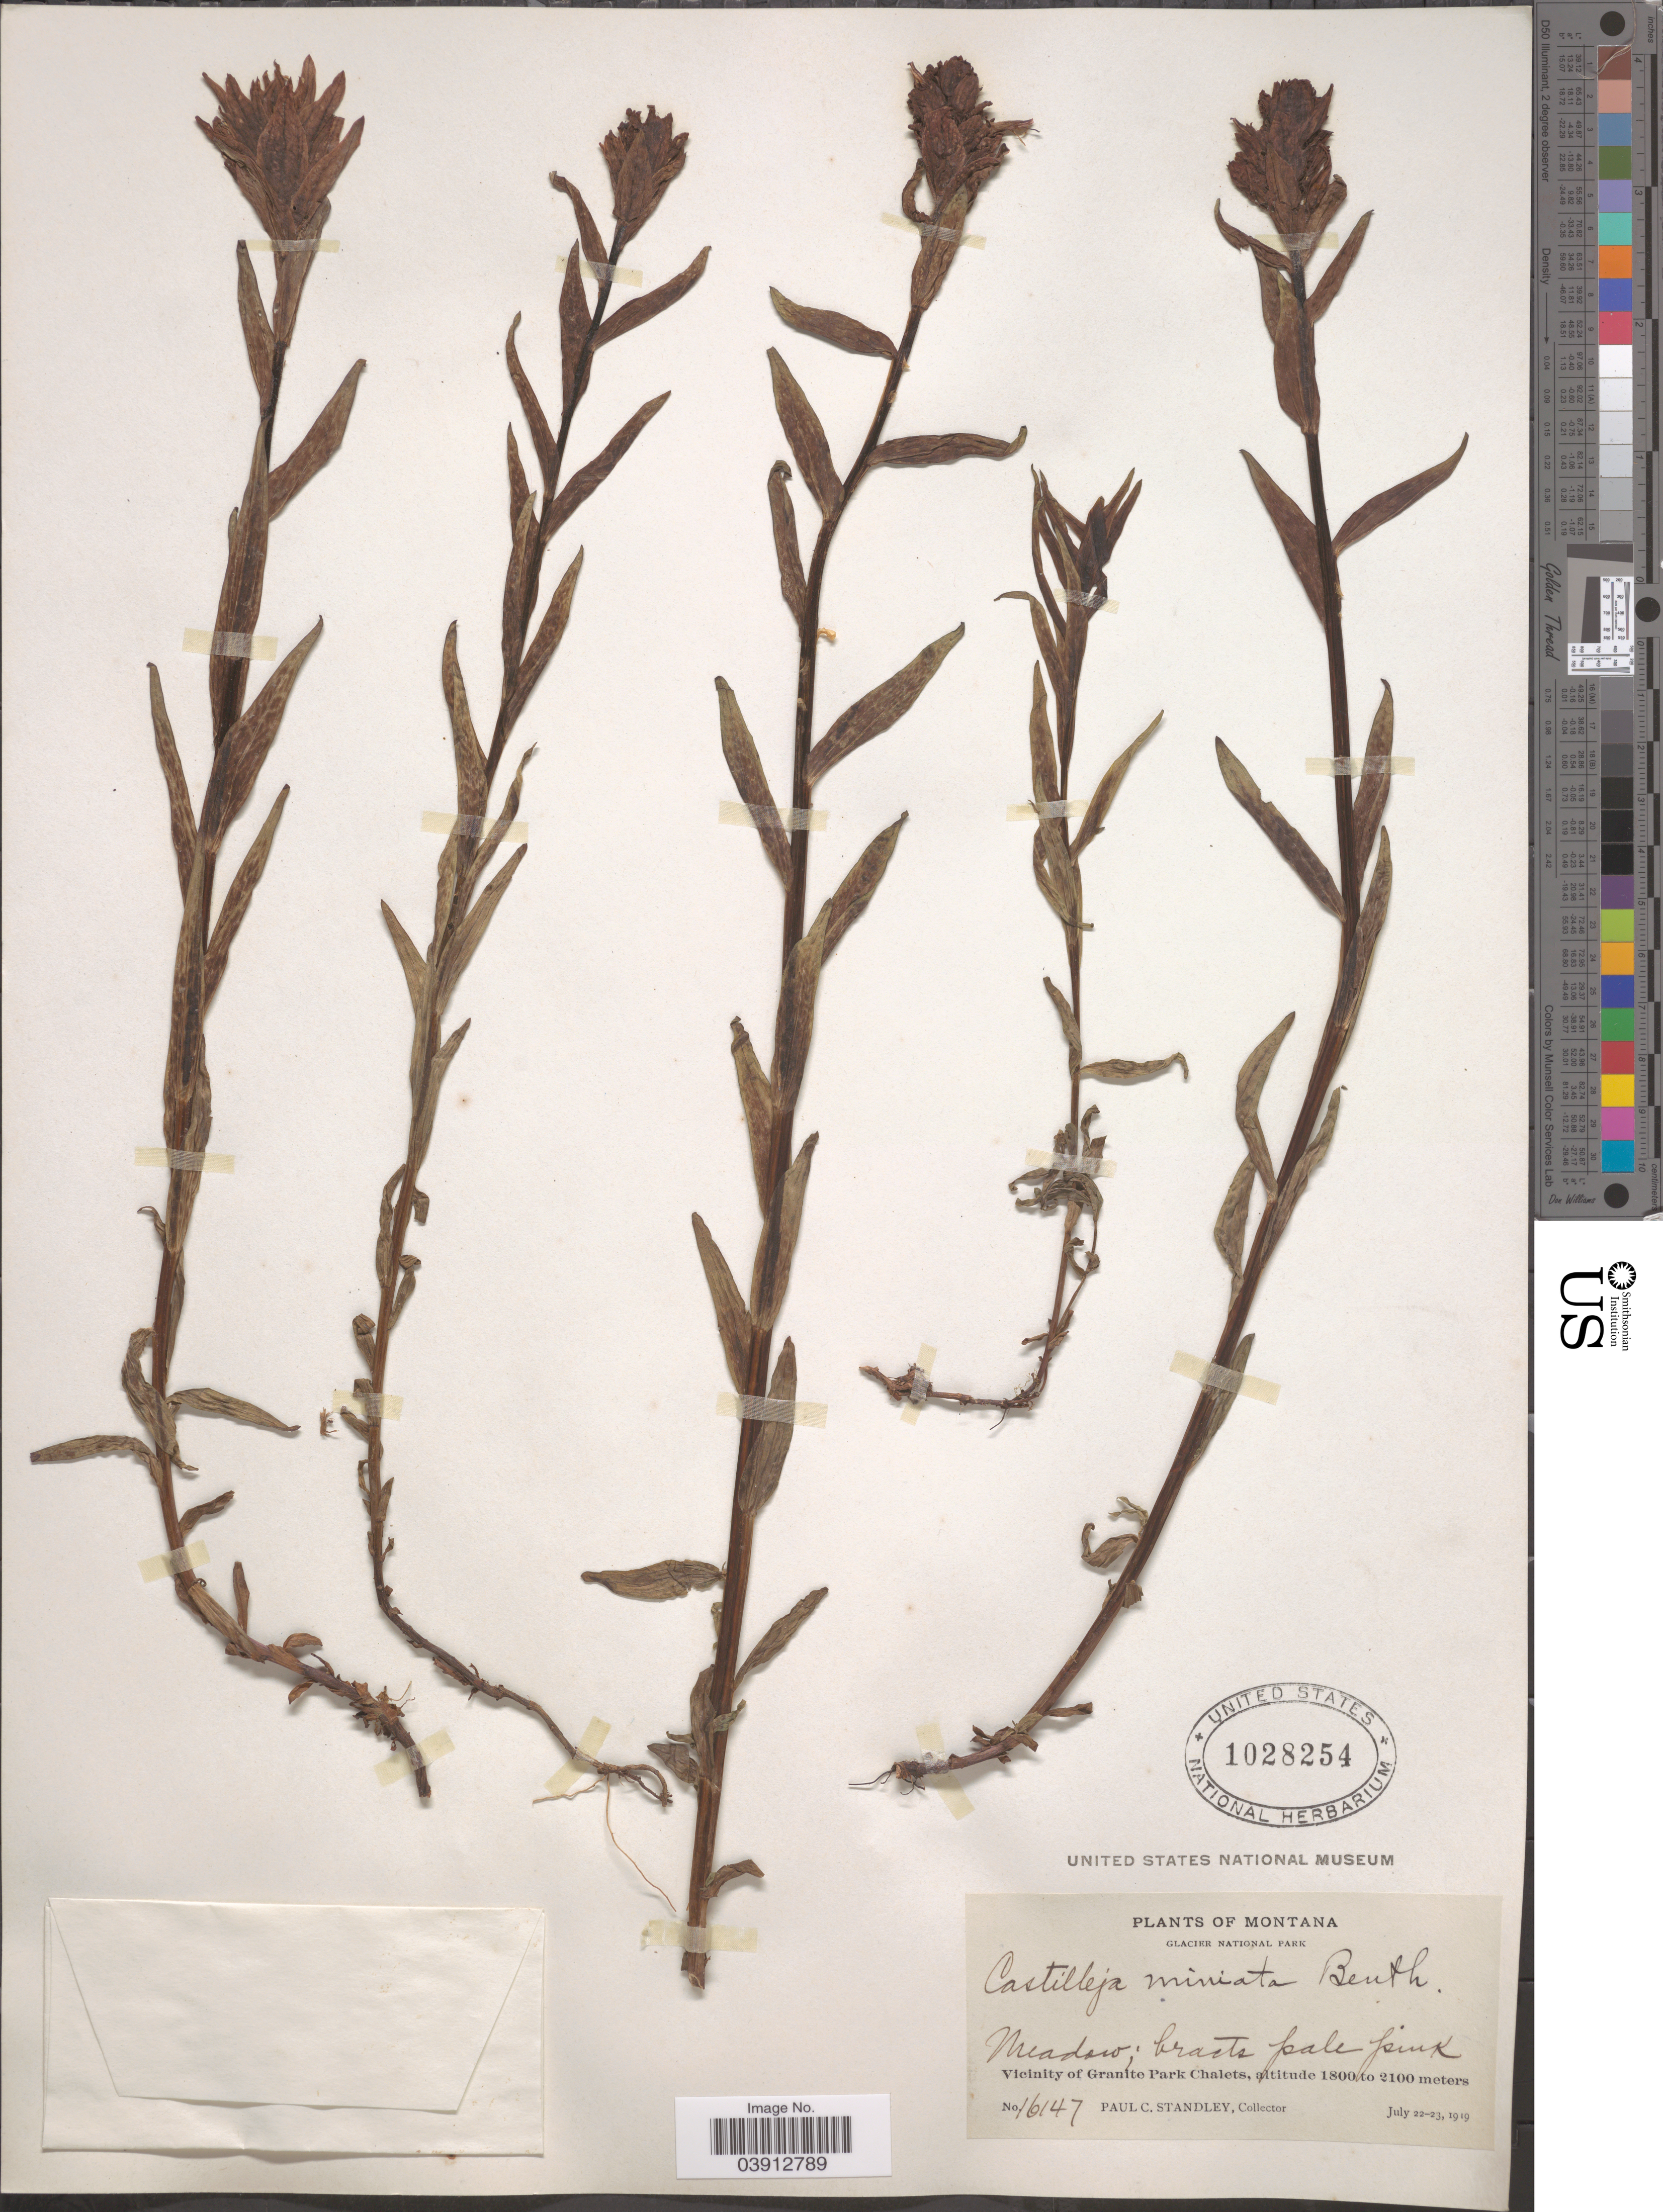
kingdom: Plantae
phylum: Tracheophyta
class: Magnoliopsida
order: Lamiales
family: Orobanchaceae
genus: Castilleja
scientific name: Castilleja miniata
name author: Douglas ex Hook.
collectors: P. C. Standley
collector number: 16147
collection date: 1919-07-22/1919-07-23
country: United States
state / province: Montana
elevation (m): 1800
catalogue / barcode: US 1028254